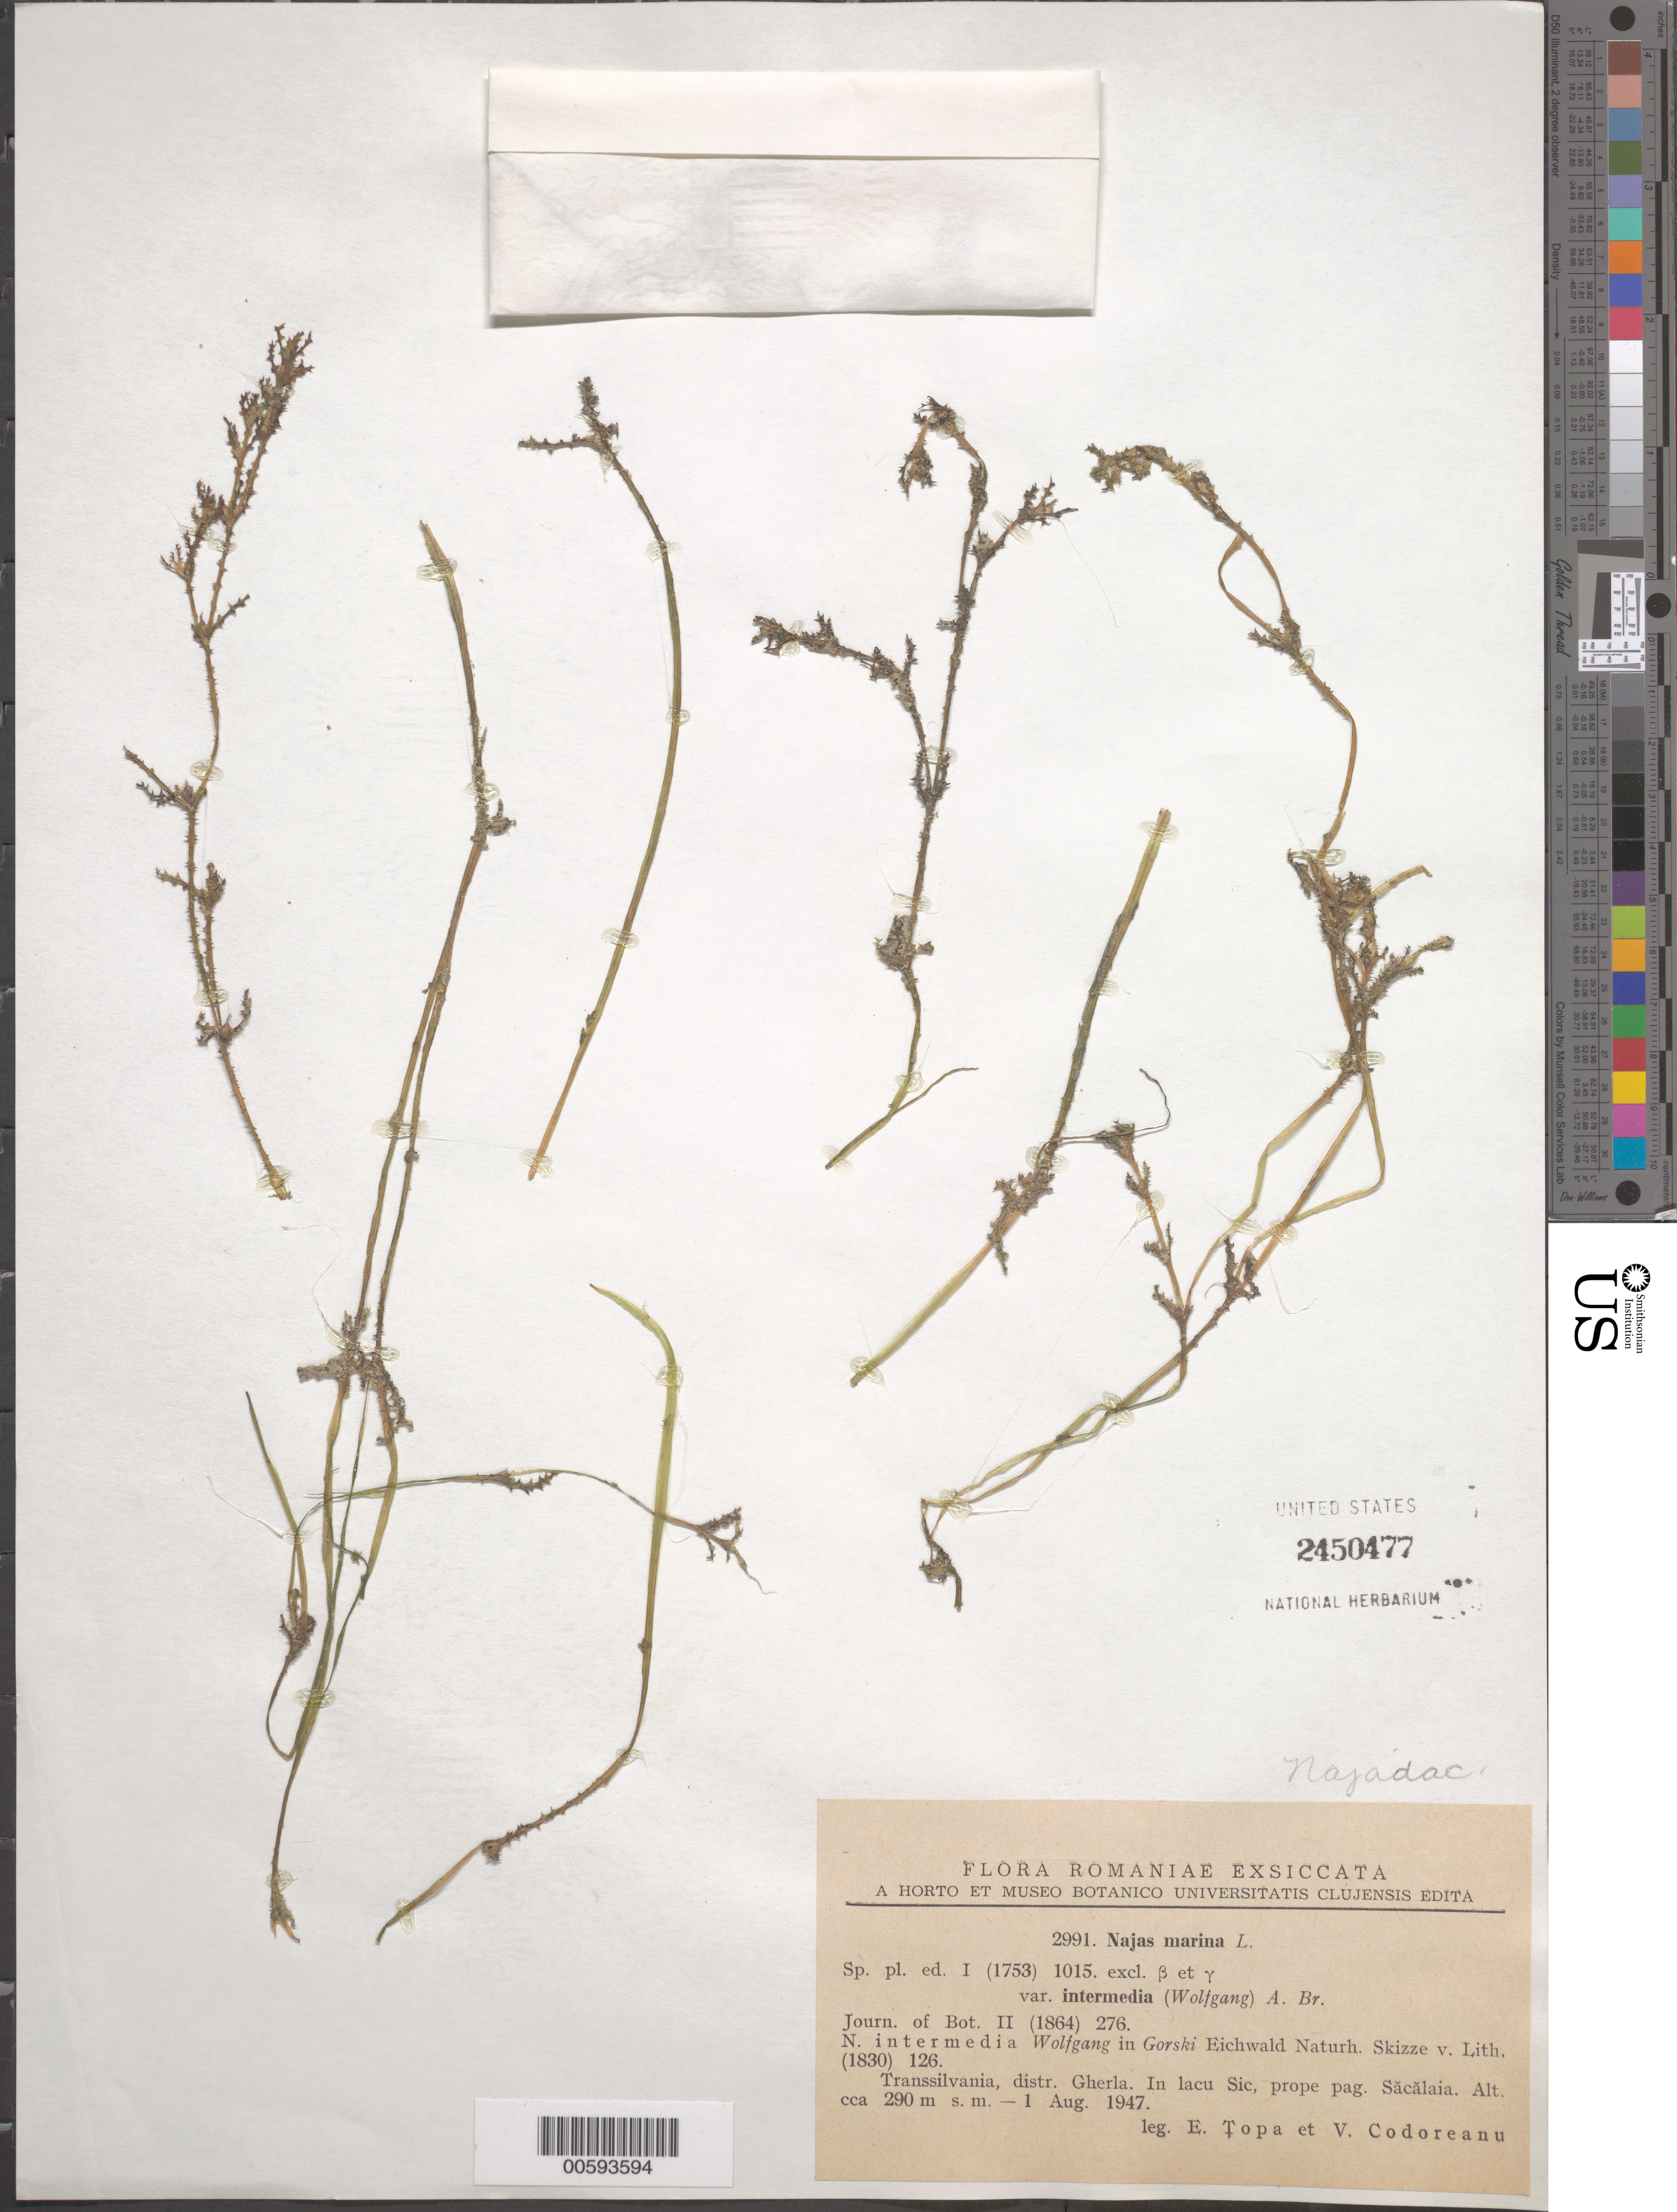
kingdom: Plantae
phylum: Tracheophyta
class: Liliopsida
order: Alismatales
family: Hydrocharitaceae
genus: Najas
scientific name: Najas marina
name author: L.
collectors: E. Topa & V. Codoreanu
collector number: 2991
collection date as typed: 01 Aug 1947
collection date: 1947-08-01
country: Romania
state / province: Cluj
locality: Transsilvania, dist. Gherla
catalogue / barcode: US 2450477